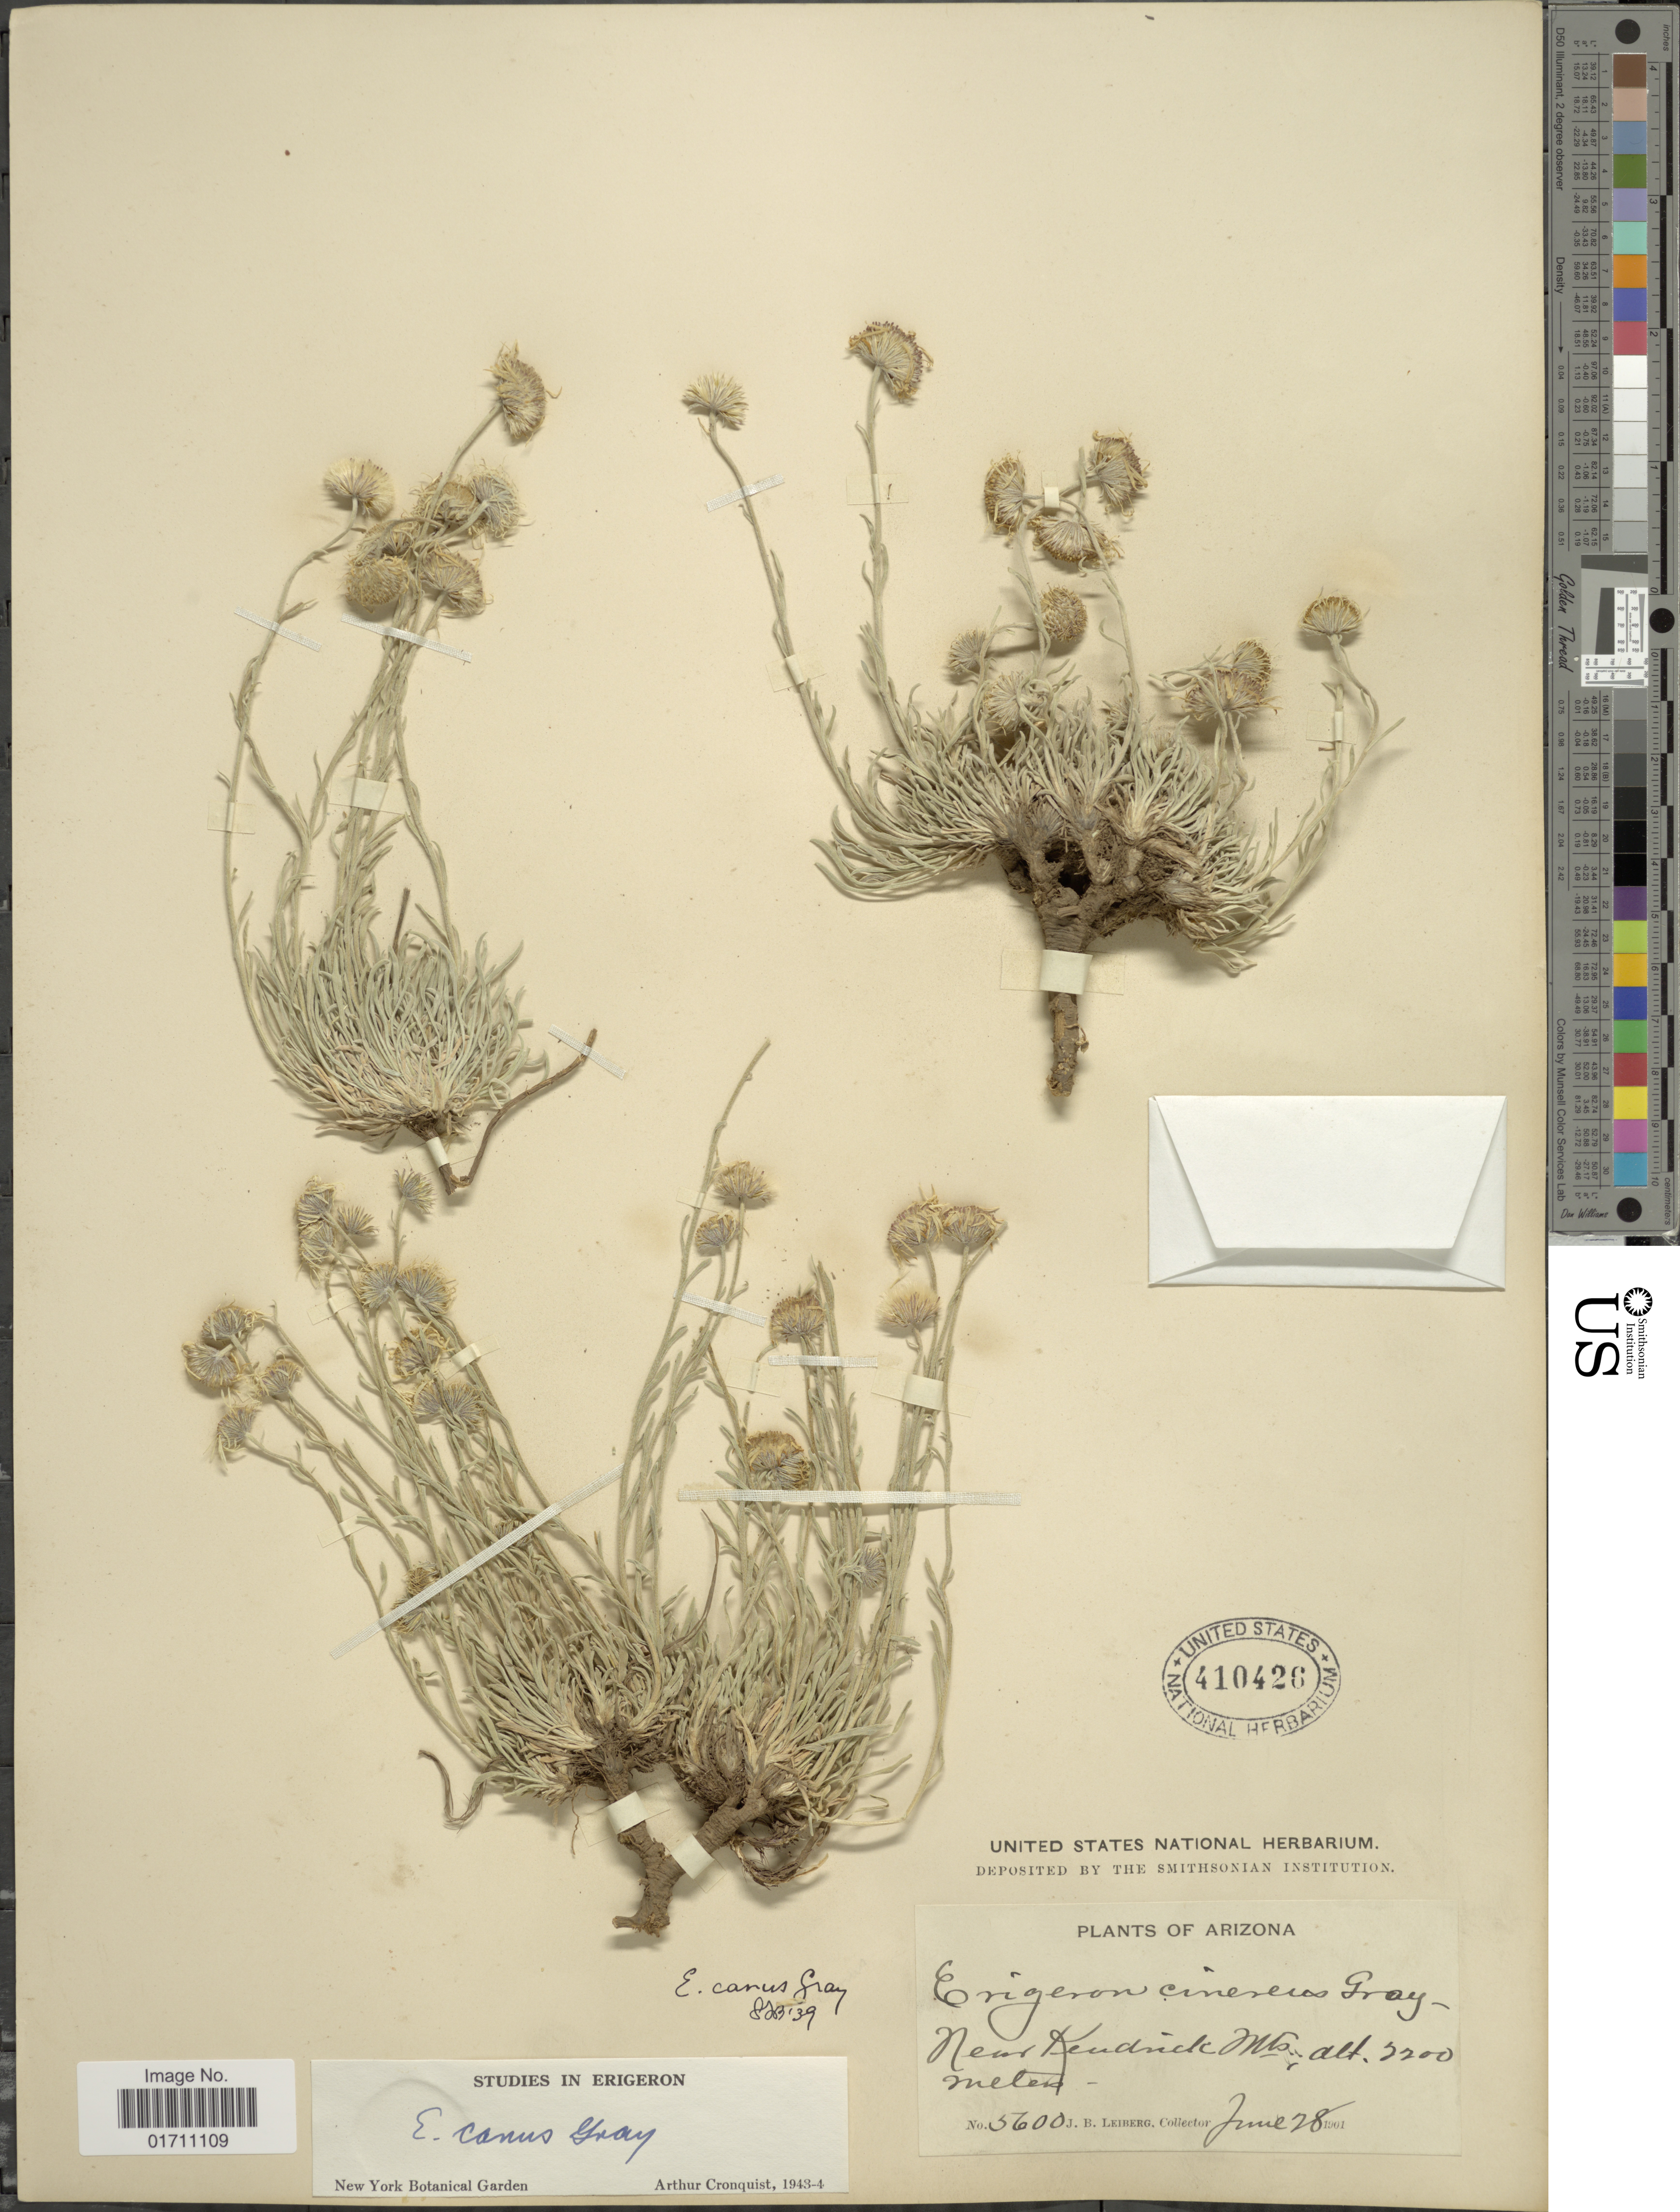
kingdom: Plantae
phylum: Tracheophyta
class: Magnoliopsida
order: Asterales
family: Asteraceae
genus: Erigeron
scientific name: Erigeron canus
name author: A. Gray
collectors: J. B. Leiberg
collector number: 5600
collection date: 1901-06-28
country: United States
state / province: Arizona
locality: Near Kendrick Mts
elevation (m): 2200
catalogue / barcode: US 410426